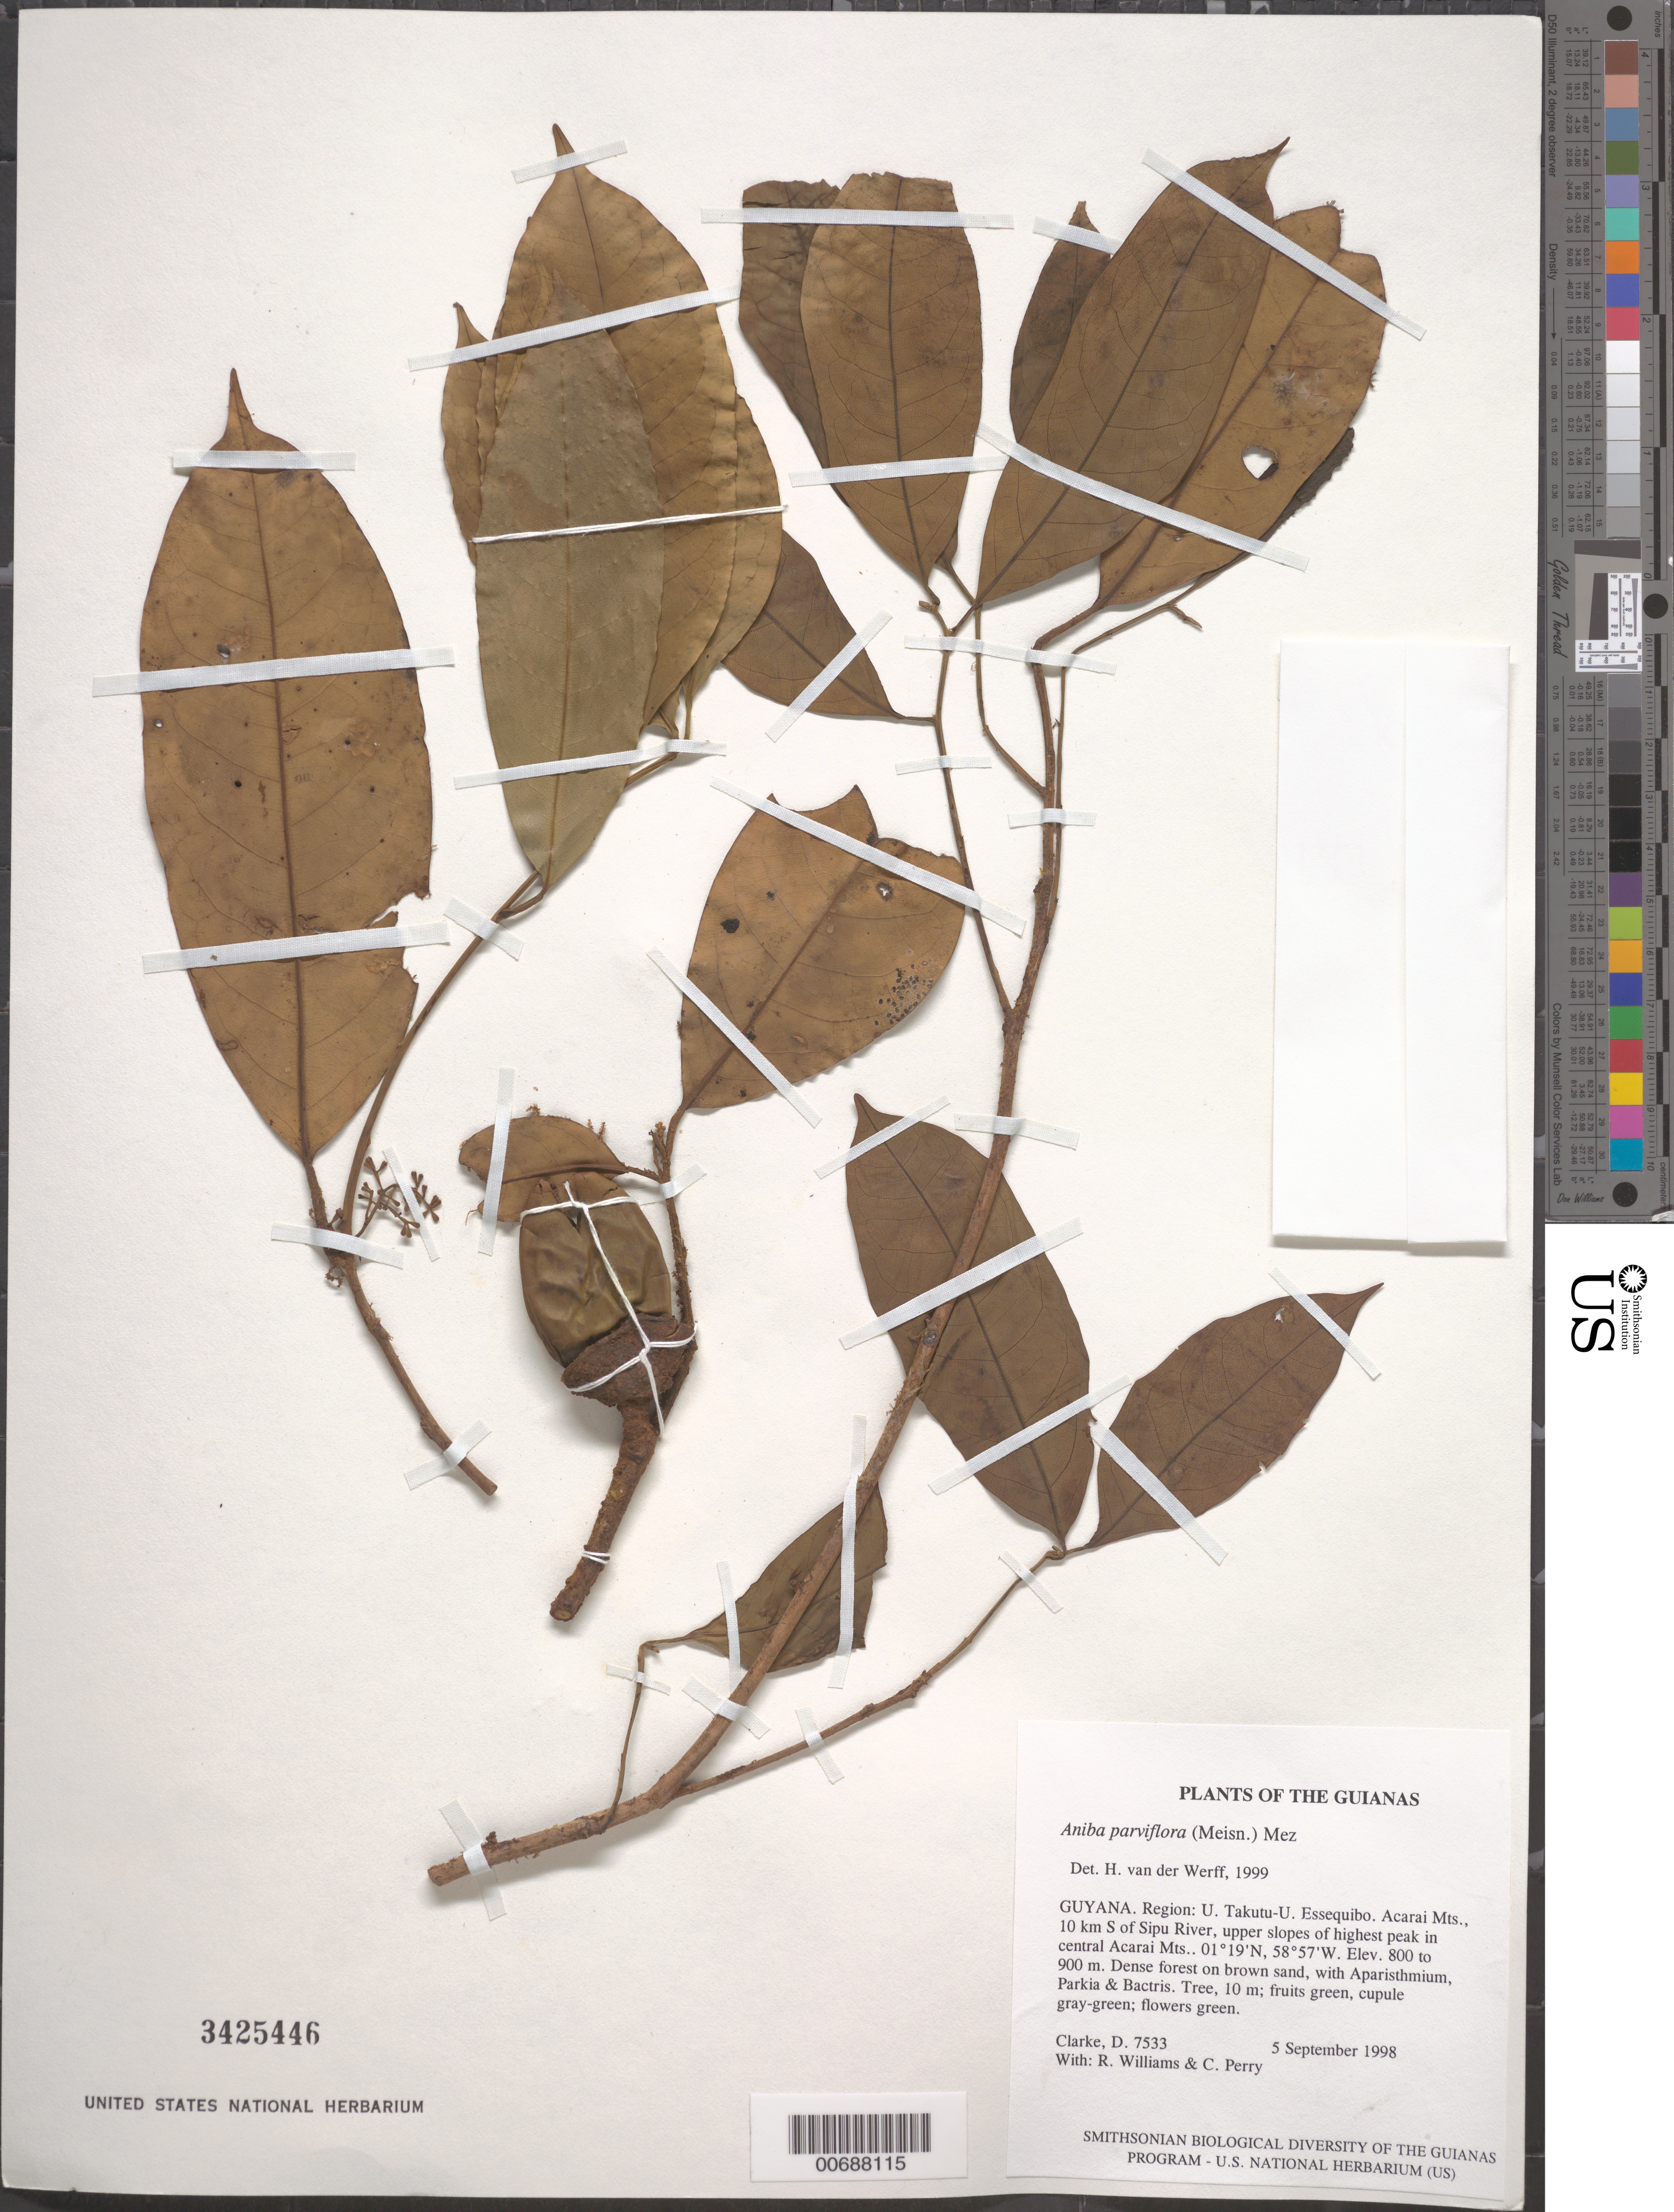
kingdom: Plantae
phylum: Tracheophyta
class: Magnoliopsida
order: Laurales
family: Lauraceae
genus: Aniba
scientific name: Aniba parviflora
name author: (Meisn.) Mez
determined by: van der Werff, H., (MO), Missouri Botanical Garden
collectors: H. D. Clarke, R. Williams & C. Perry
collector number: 7533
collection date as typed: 5 September 1998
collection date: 1998-09-05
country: Guyana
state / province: U. Takutu-U. Essequibo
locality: Acarai Mts., 10 km S of Sipu River, upper slopes of highest peak in central Acarai Mts.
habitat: Dense forest on brown sand, with Aparisthmium, Parkia & Bactris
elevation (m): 800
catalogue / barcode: US 3425446